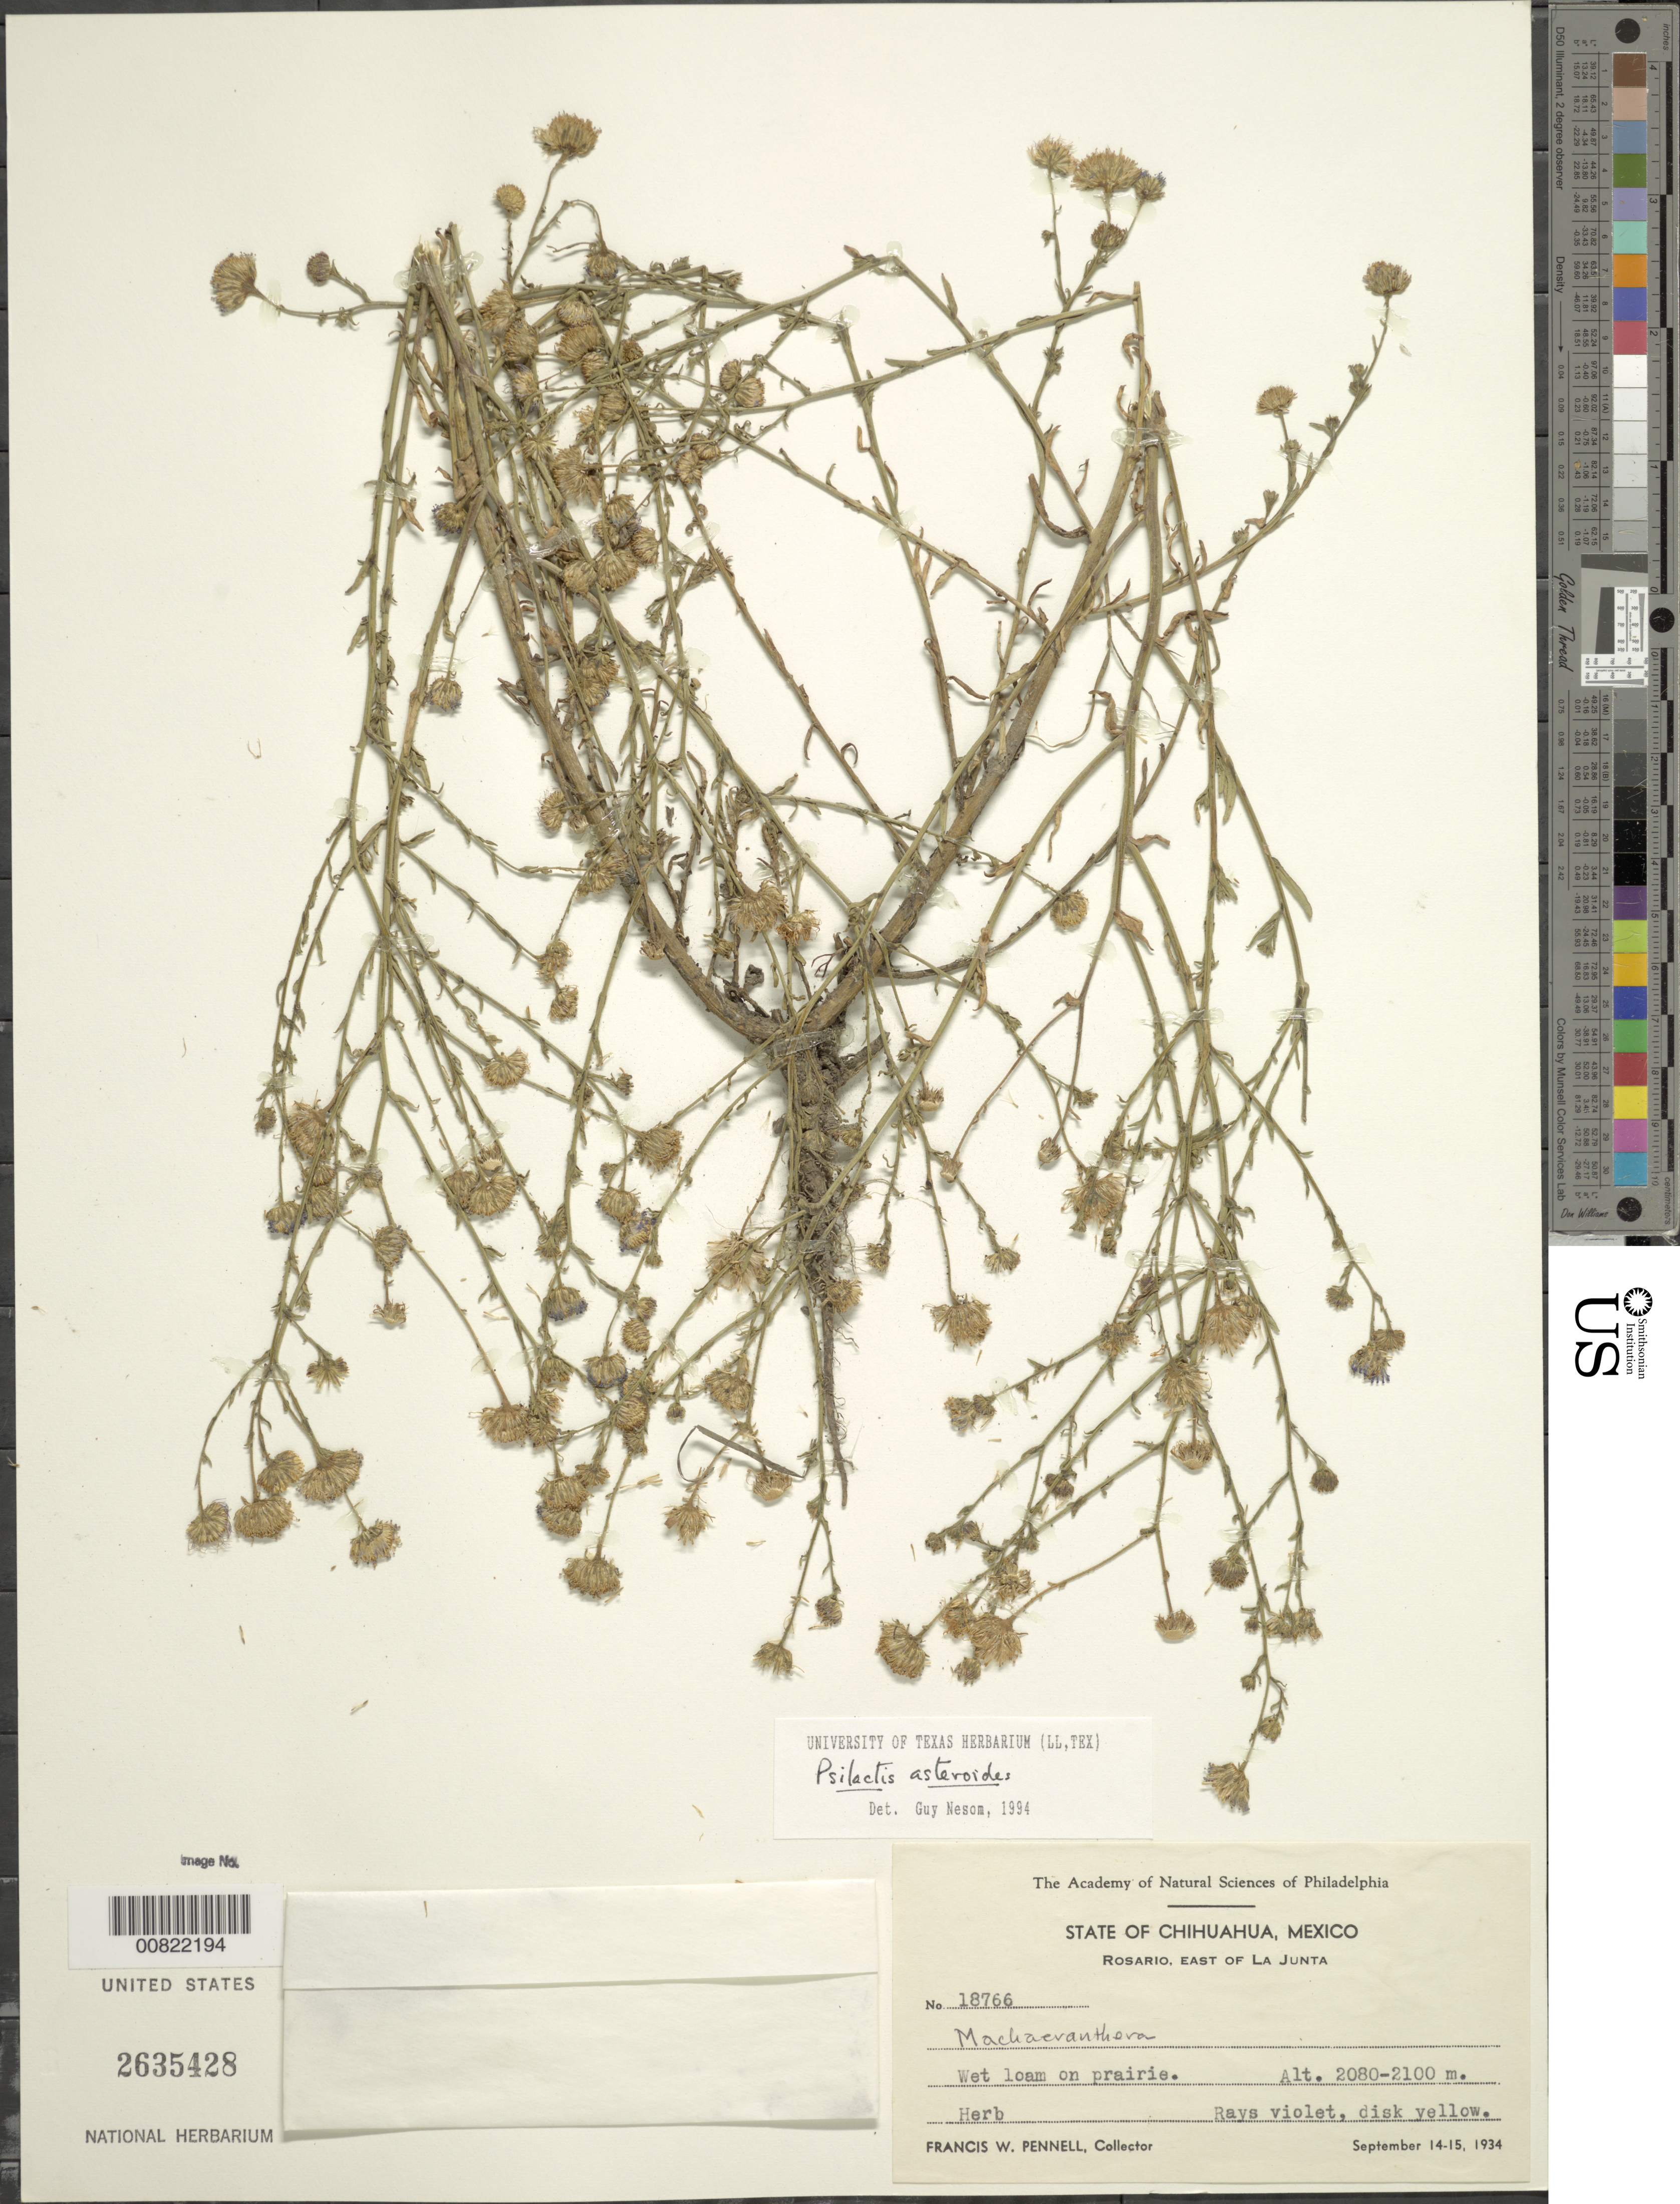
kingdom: Plantae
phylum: Tracheophyta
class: Magnoliopsida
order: Asterales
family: Asteraceae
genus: Psilactis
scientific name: Psilactis asteroides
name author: A. Gray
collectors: F. W. Pennell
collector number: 18766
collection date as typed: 14 Sep 1934 to 15 Sep 1934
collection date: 1934-09-14/1934-09-15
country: Mexico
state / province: Chihuahua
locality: Rosario, east of La Junta, Chihuahua.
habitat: Wet loam on prairie.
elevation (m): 2100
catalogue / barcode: US 2635428